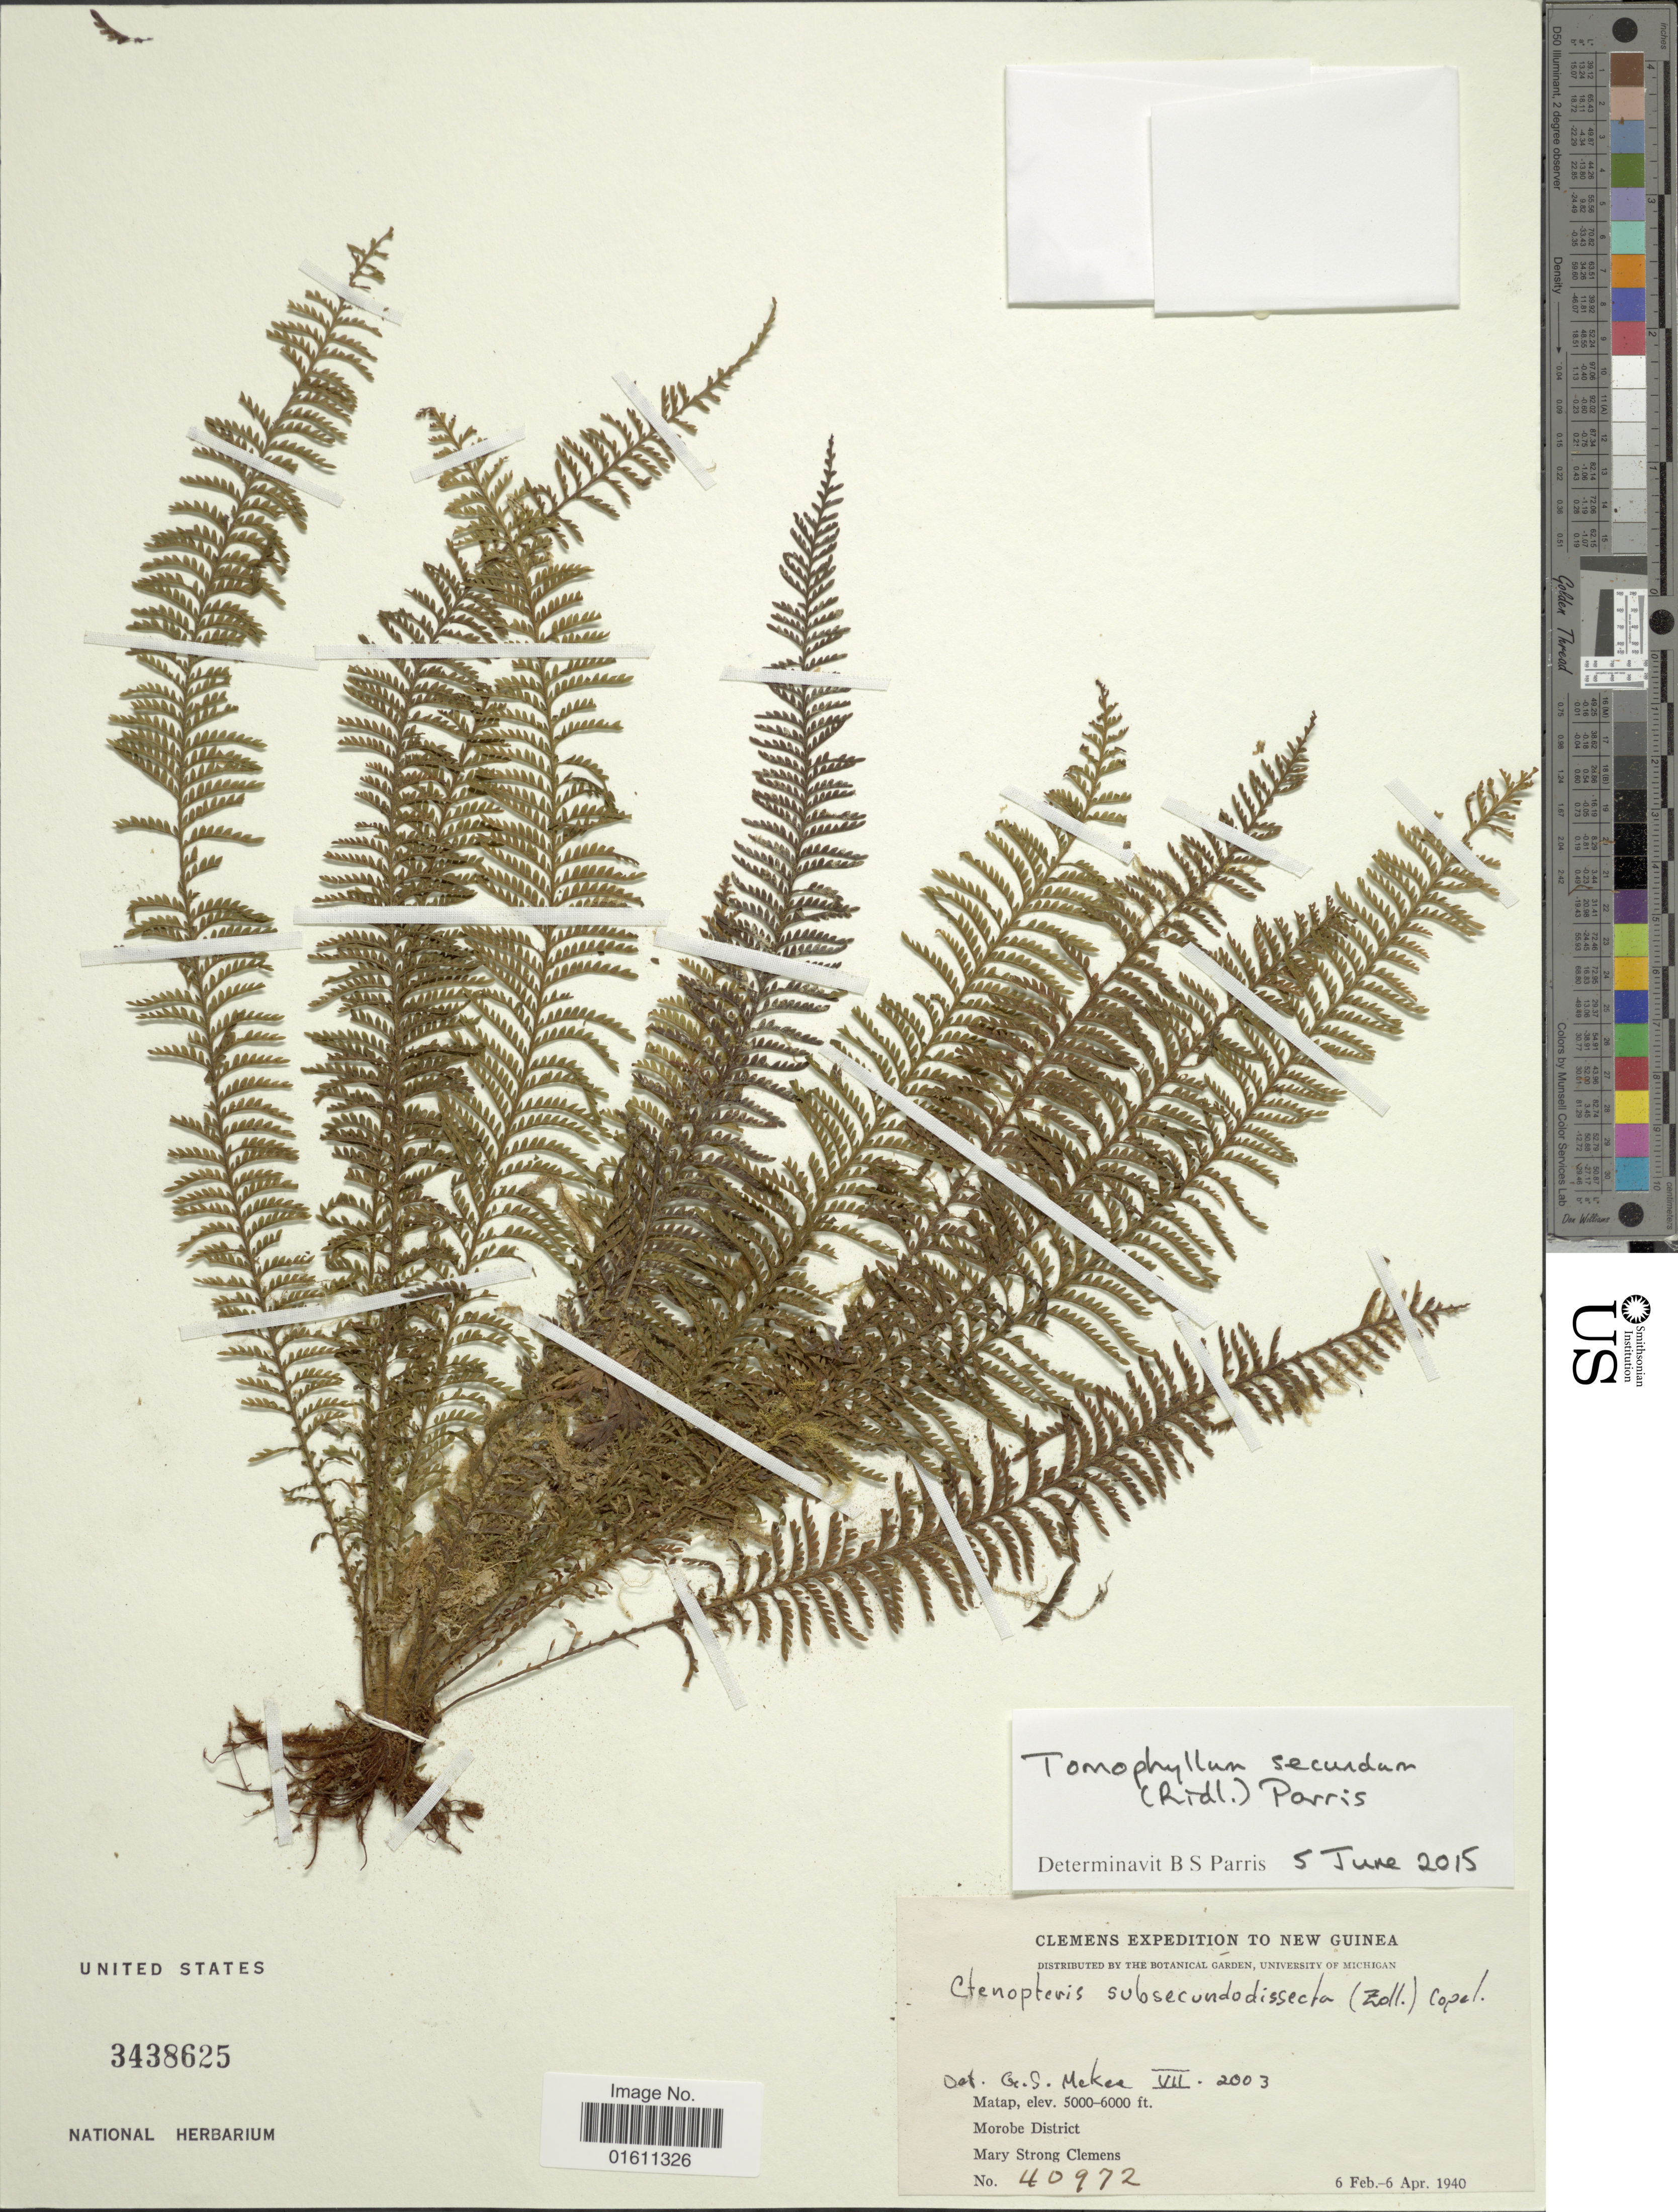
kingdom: Plantae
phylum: Tracheophyta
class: Polypodiopsida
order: Polypodiales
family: Polypodiaceae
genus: Tomophyllum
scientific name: Tomophyllum secundum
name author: (Ridl.) Parris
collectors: M. S. Clemens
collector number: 40972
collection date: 1940-02-06/1940-04-06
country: Papua New Guinea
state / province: Morobe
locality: New Guinea, Matap, Morobe District.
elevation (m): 1524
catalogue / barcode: US 3438625